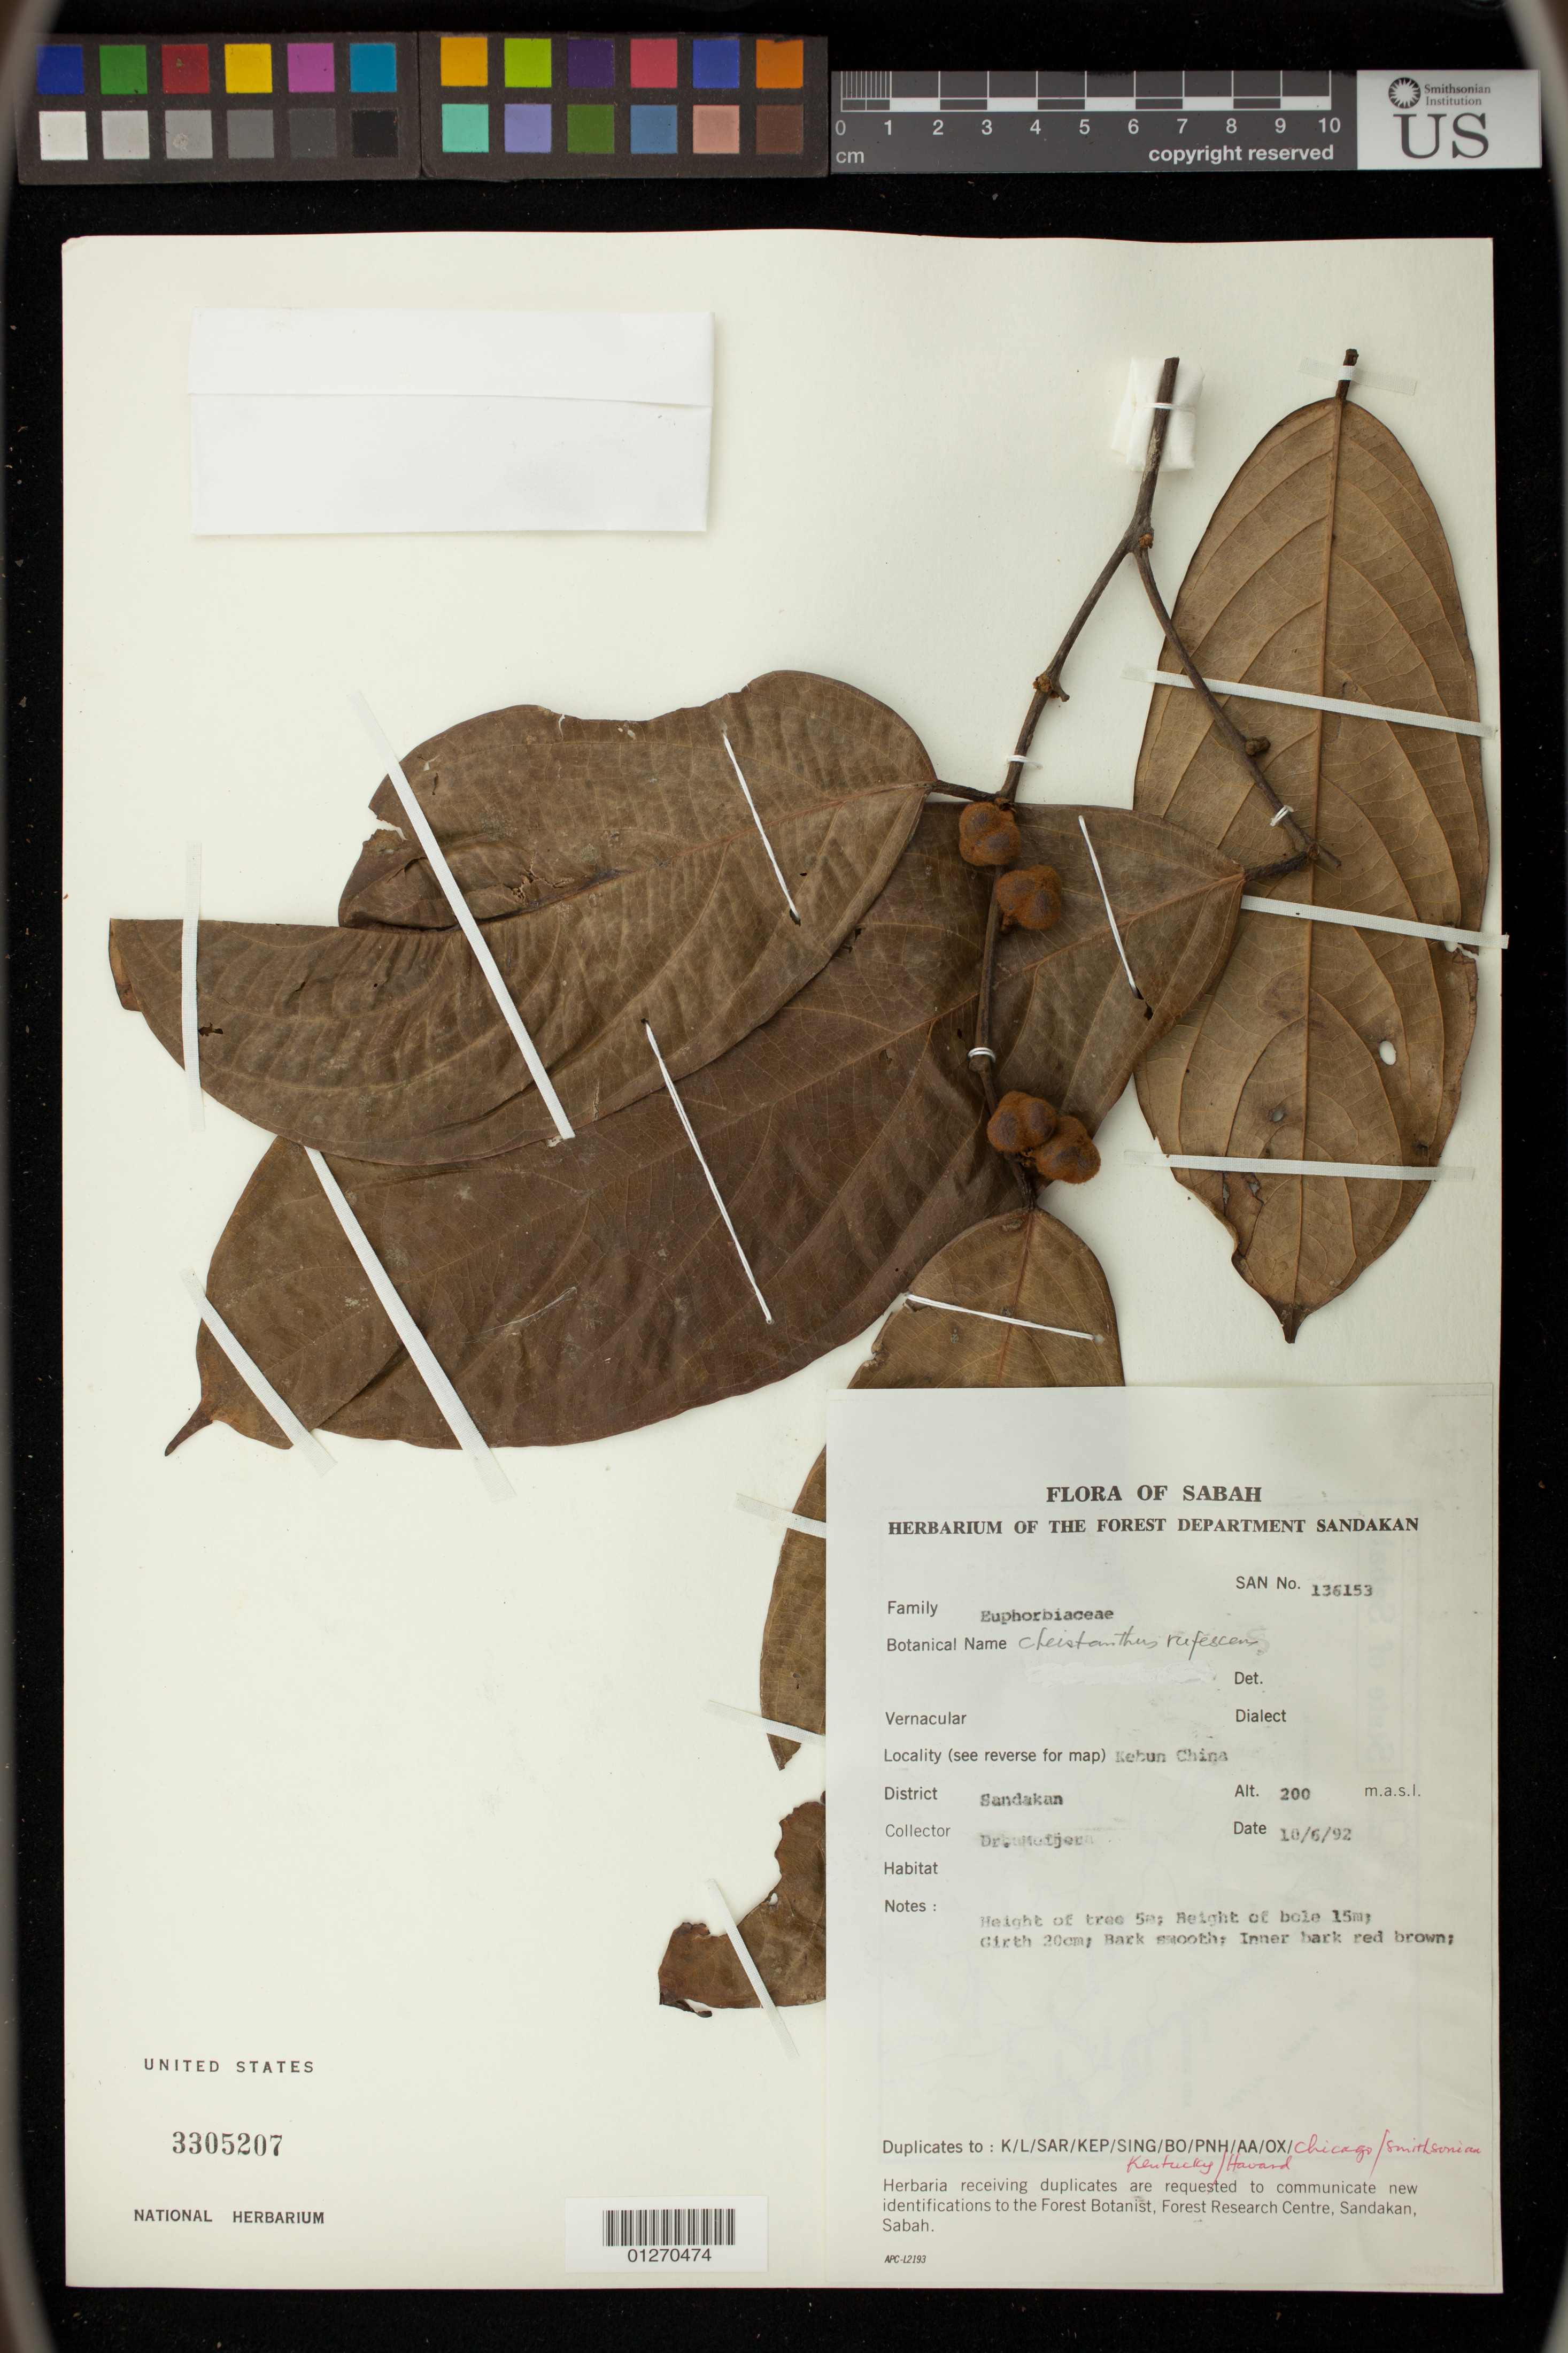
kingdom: Plantae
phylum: Tracheophyta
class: Magnoliopsida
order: Malpighiales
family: Phyllanthaceae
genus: Cleistanthus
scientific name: Cleistanthus rufescens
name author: Jabl.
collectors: -- Meijer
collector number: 136153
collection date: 1992-06-18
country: Malaysia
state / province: Sabah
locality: Kebun China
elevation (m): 200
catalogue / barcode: US 3305207